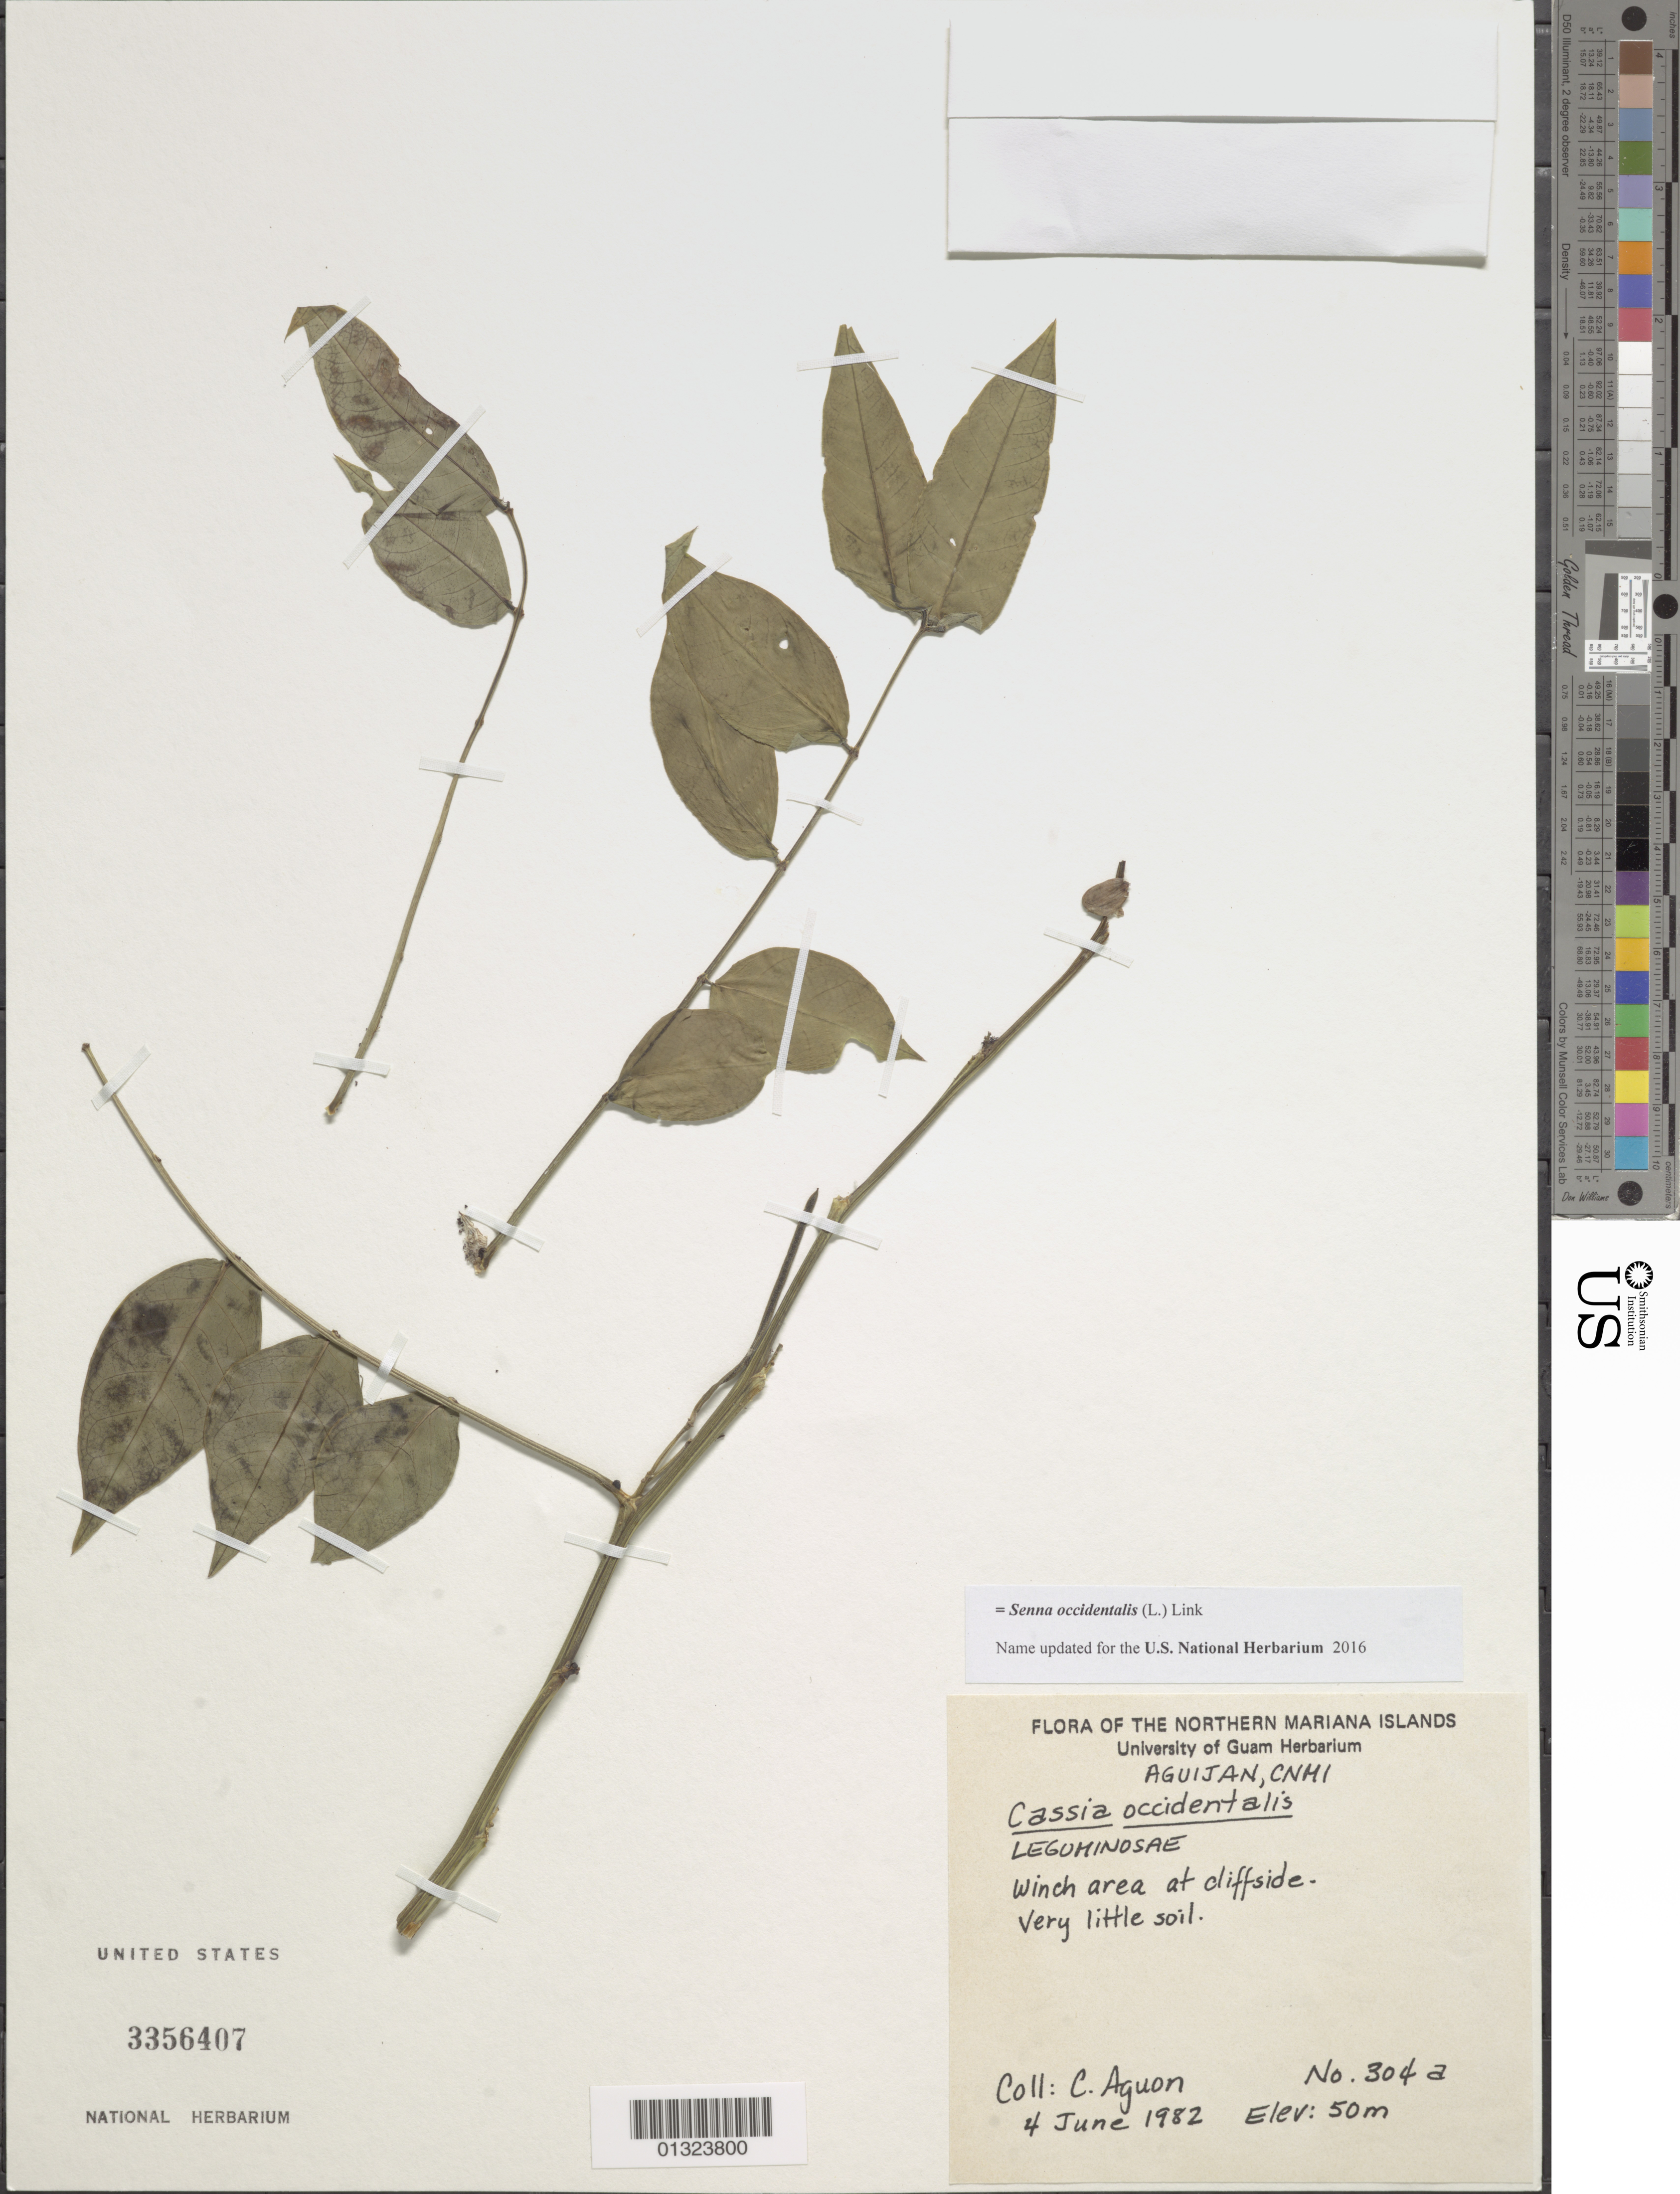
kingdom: Plantae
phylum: Tracheophyta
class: Magnoliopsida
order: Fabales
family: Fabaceae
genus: Senna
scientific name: Senna occidentalis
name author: (L.) Link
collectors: C. Aguon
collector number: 304a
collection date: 1982-06-04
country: Northern Mariana Islands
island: Agrihan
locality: CNMI, winch area at cliffside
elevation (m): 50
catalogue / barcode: US 3356407